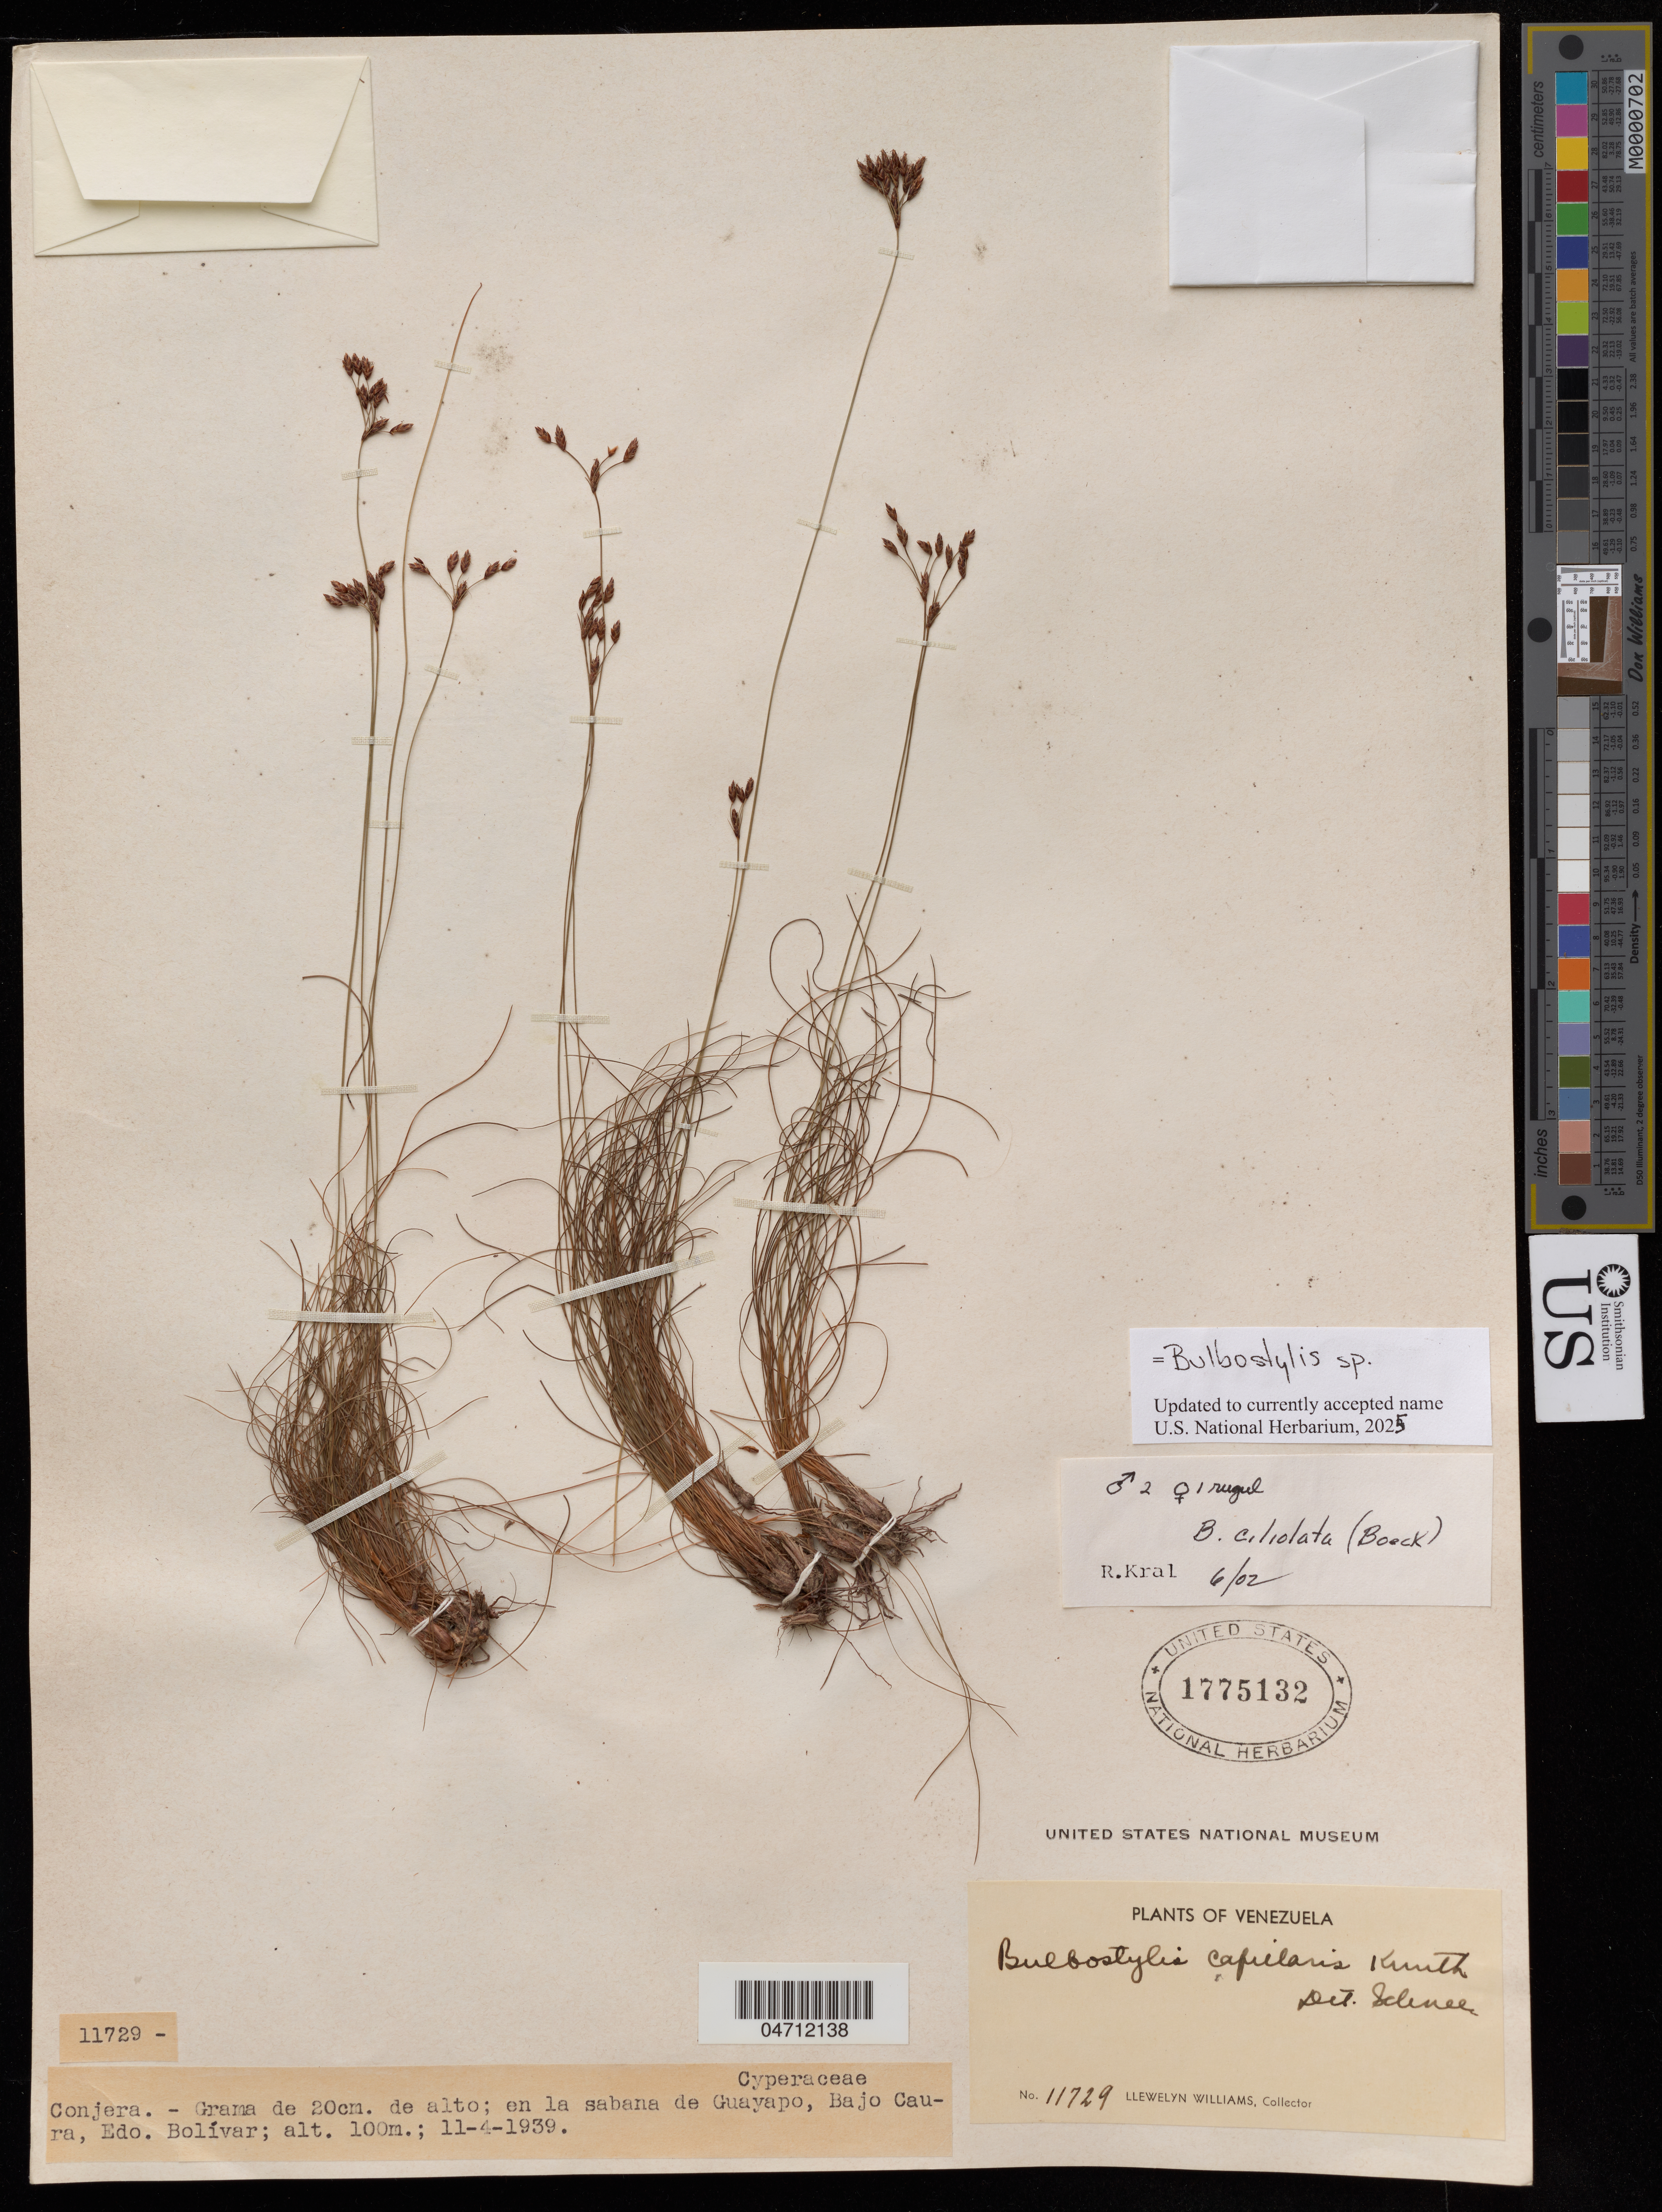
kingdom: Plantae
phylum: Tracheophyta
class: Liliopsida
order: Poales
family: Cyperaceae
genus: Bulbostylis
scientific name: Bulbostylis sp.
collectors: L. Williams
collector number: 11729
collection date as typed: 4 Apr 1939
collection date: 1939-04-04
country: Venezuela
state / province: Bolívar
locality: Bajo Caura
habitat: En la savana de Guayapo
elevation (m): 100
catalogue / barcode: US 1775132